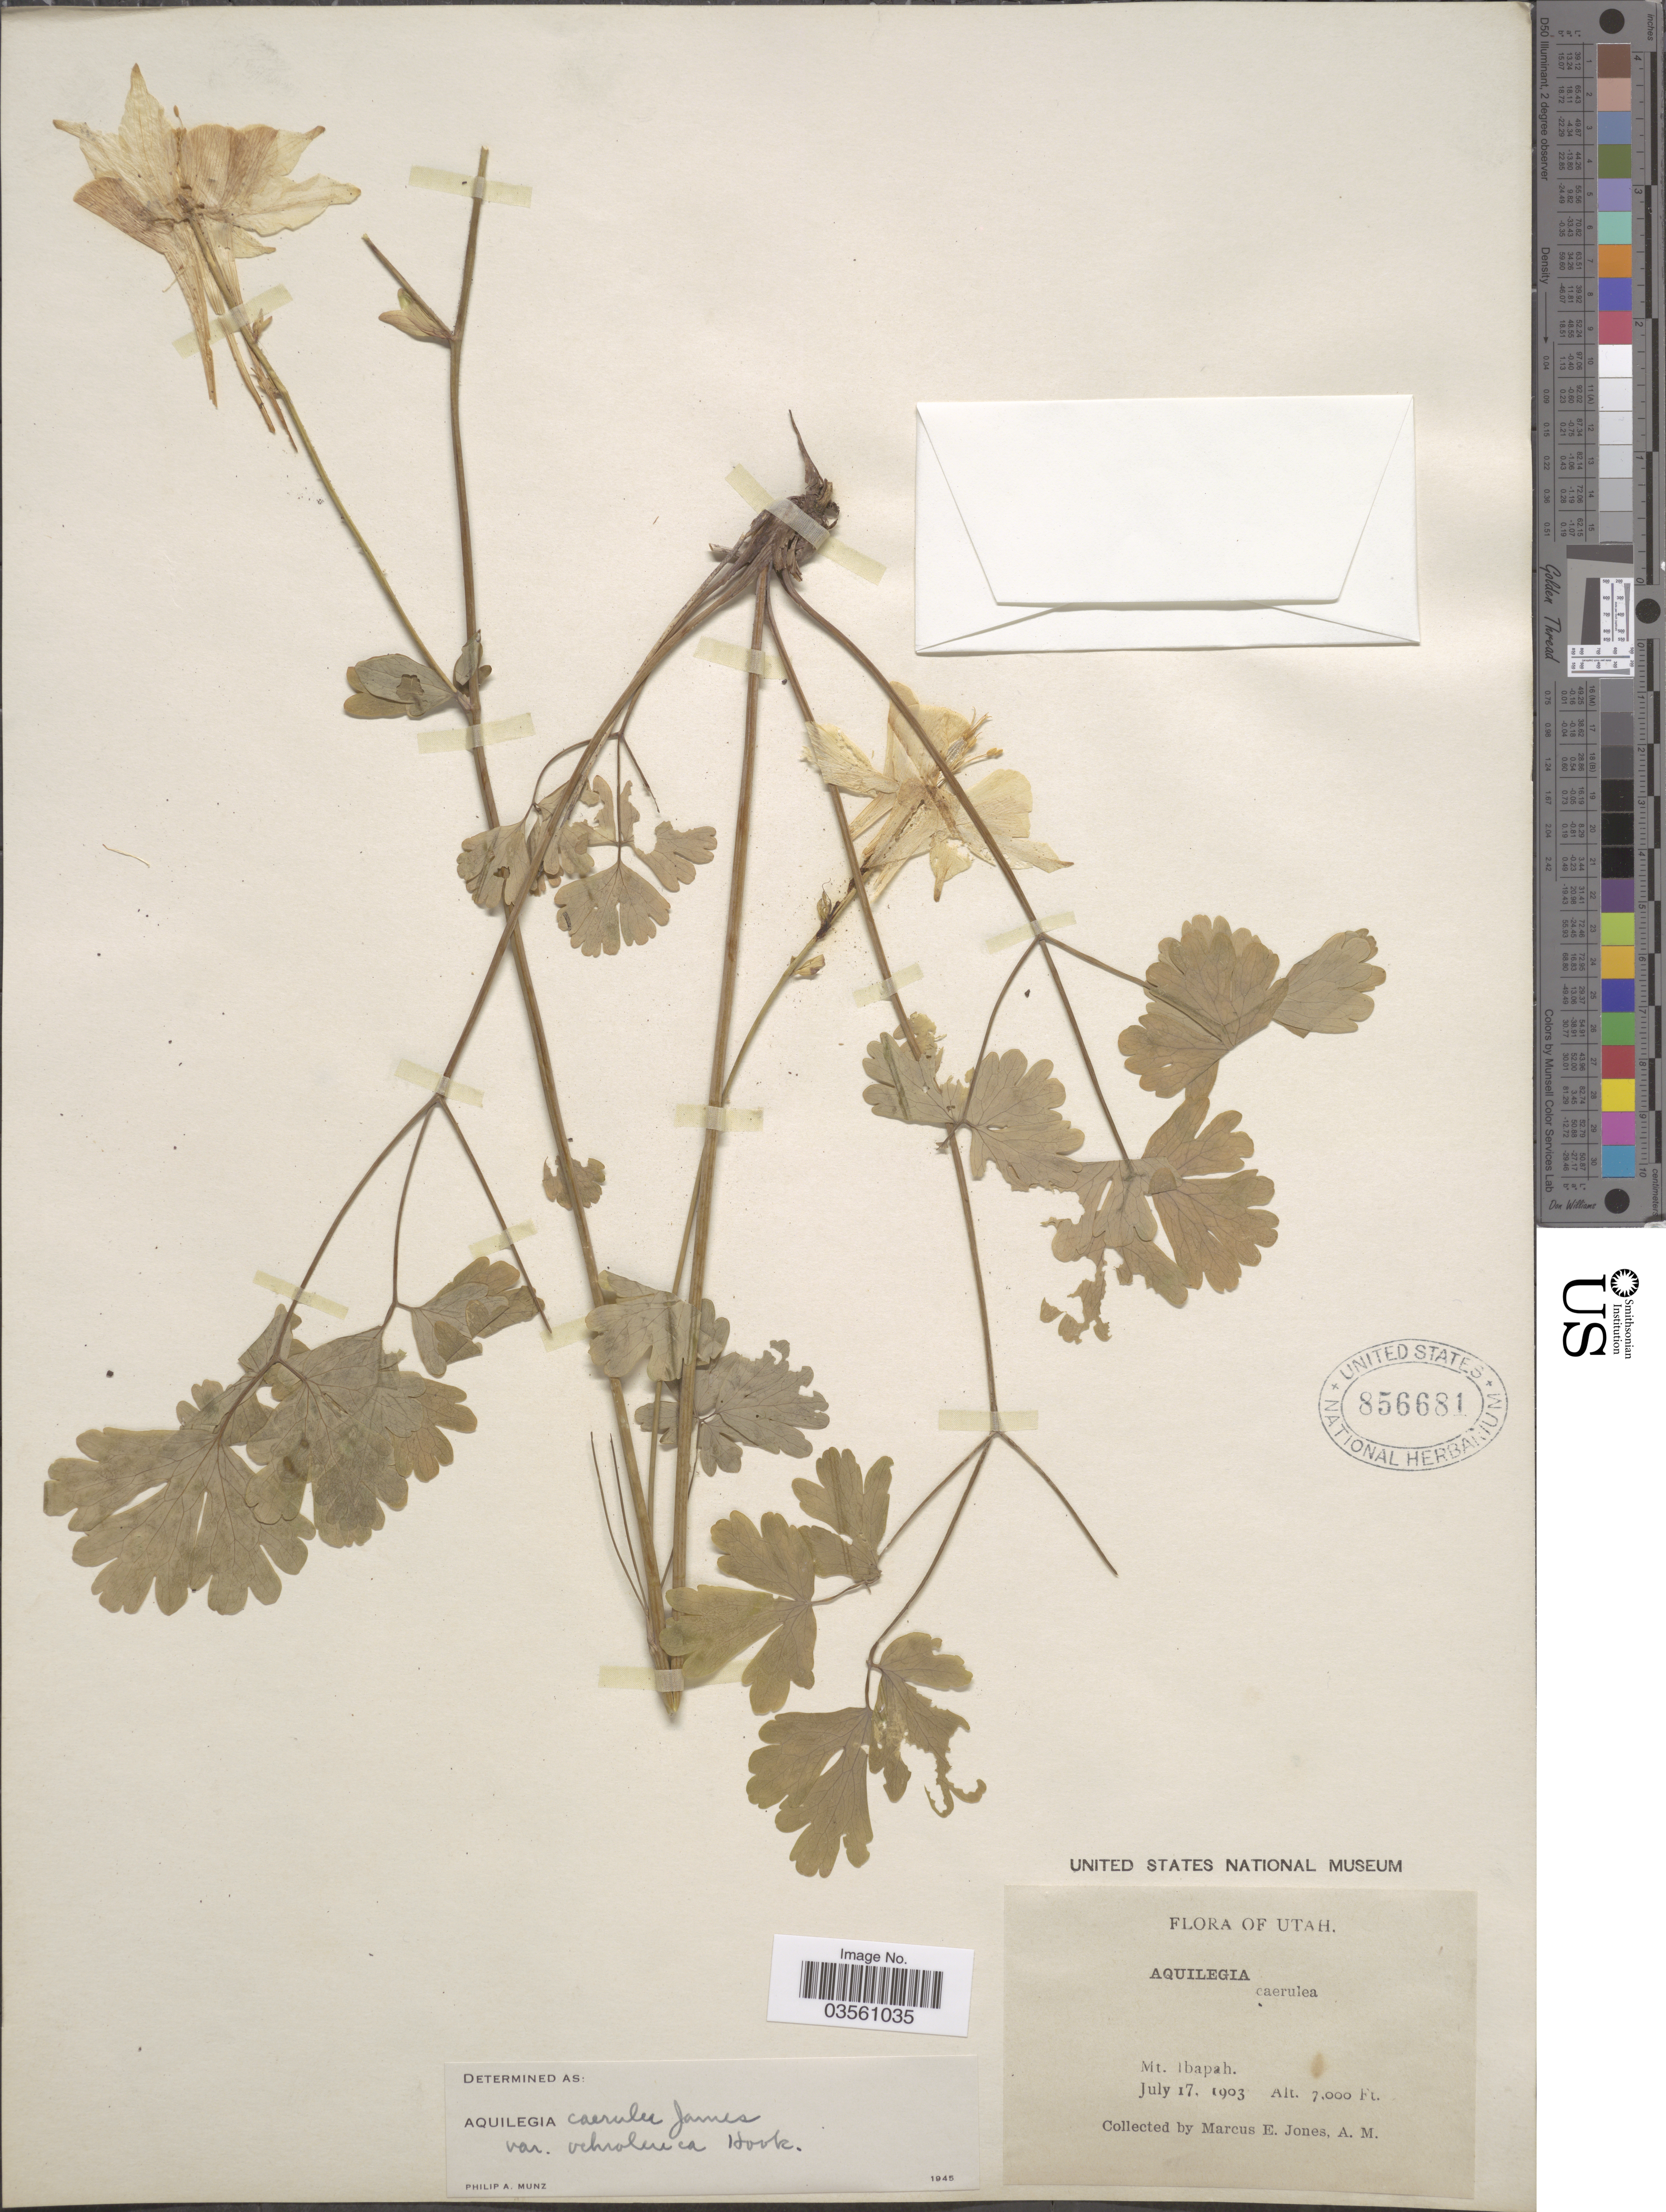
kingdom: Plantae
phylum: Tracheophyta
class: Magnoliopsida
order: Ranunculales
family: Ranunculaceae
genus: Aquilegia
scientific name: Aquilegia coerulea var. ochroleuca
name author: Hook.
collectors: M. E. Jones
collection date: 1903-07-17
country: United States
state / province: Utah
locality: Mt. Ibapah.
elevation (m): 2134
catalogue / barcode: US 856681